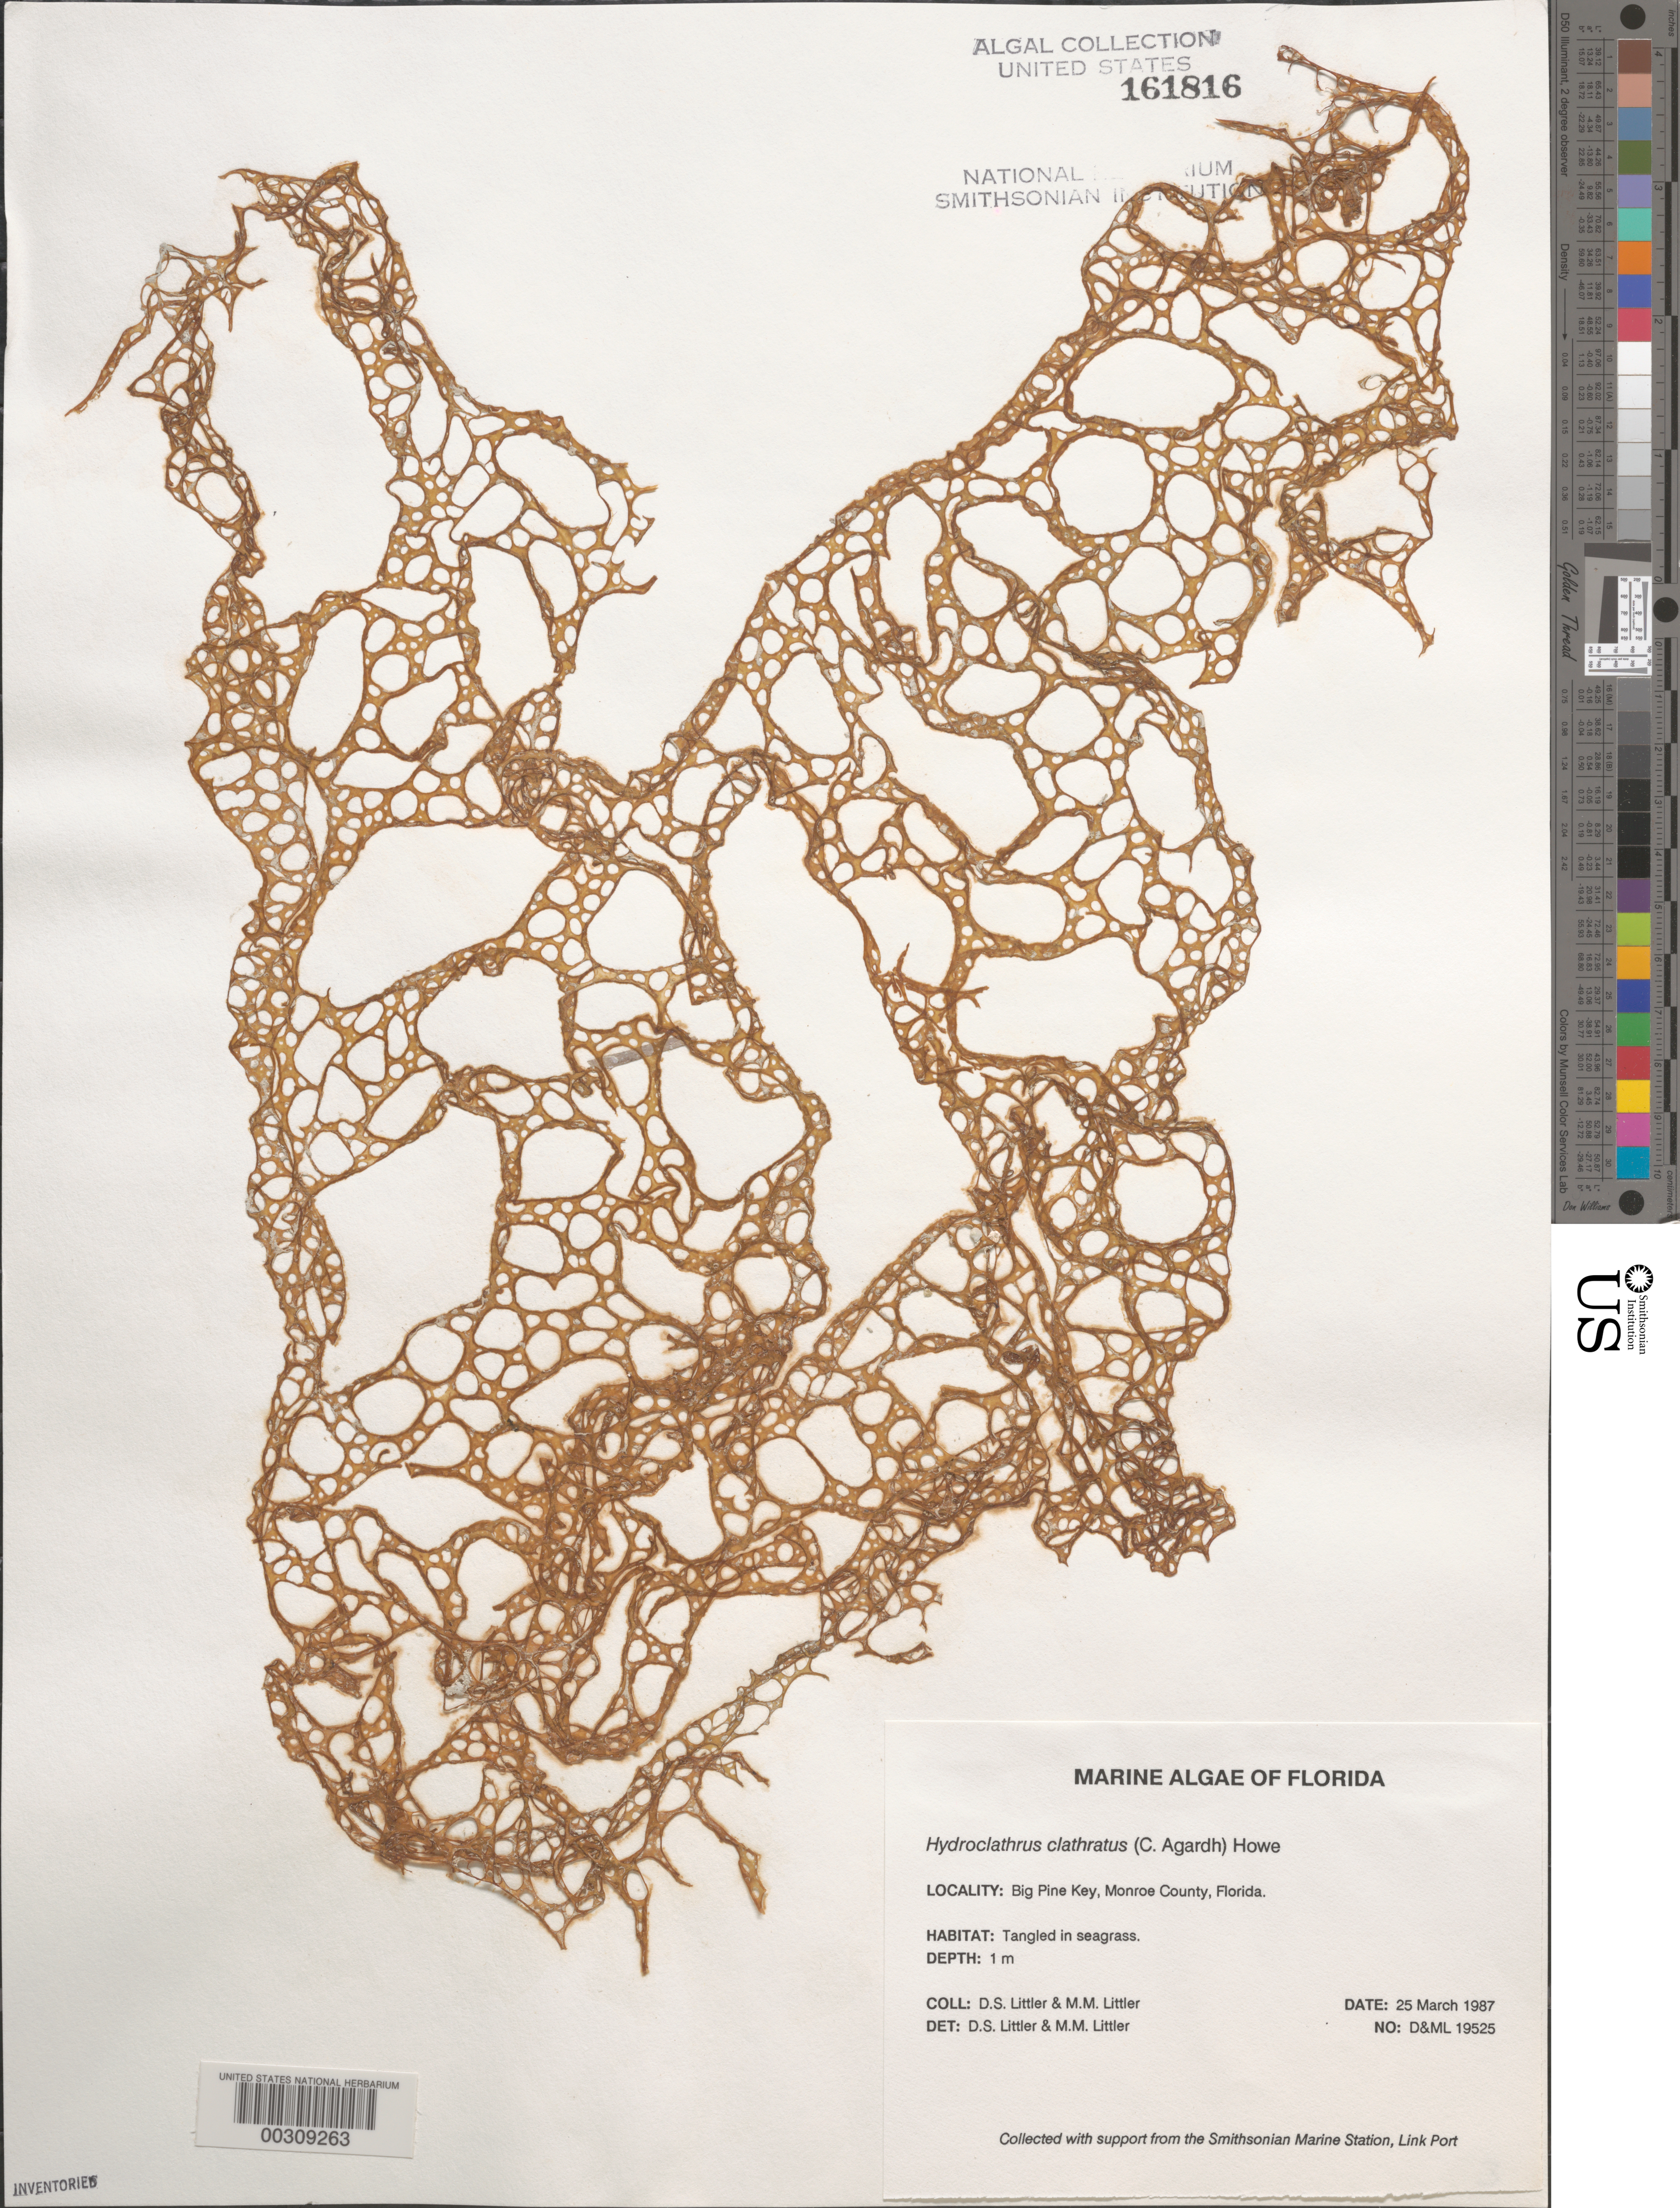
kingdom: Chromista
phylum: Ochrophyta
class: Phaeophyceae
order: Scytosiphonales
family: Scytosiphonaceae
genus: Hydroclathrus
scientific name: Hydroclathrus clathratus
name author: (C. Agardh) M. Howe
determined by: Littler, D. S.; Littler, M. M.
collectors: D. S. Littler & M. M. Littler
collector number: D&ML 19525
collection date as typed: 25 Mar 1987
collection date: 1987-03-25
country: United States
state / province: Florida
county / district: Monroe County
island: Big Pine Key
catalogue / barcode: US 161816